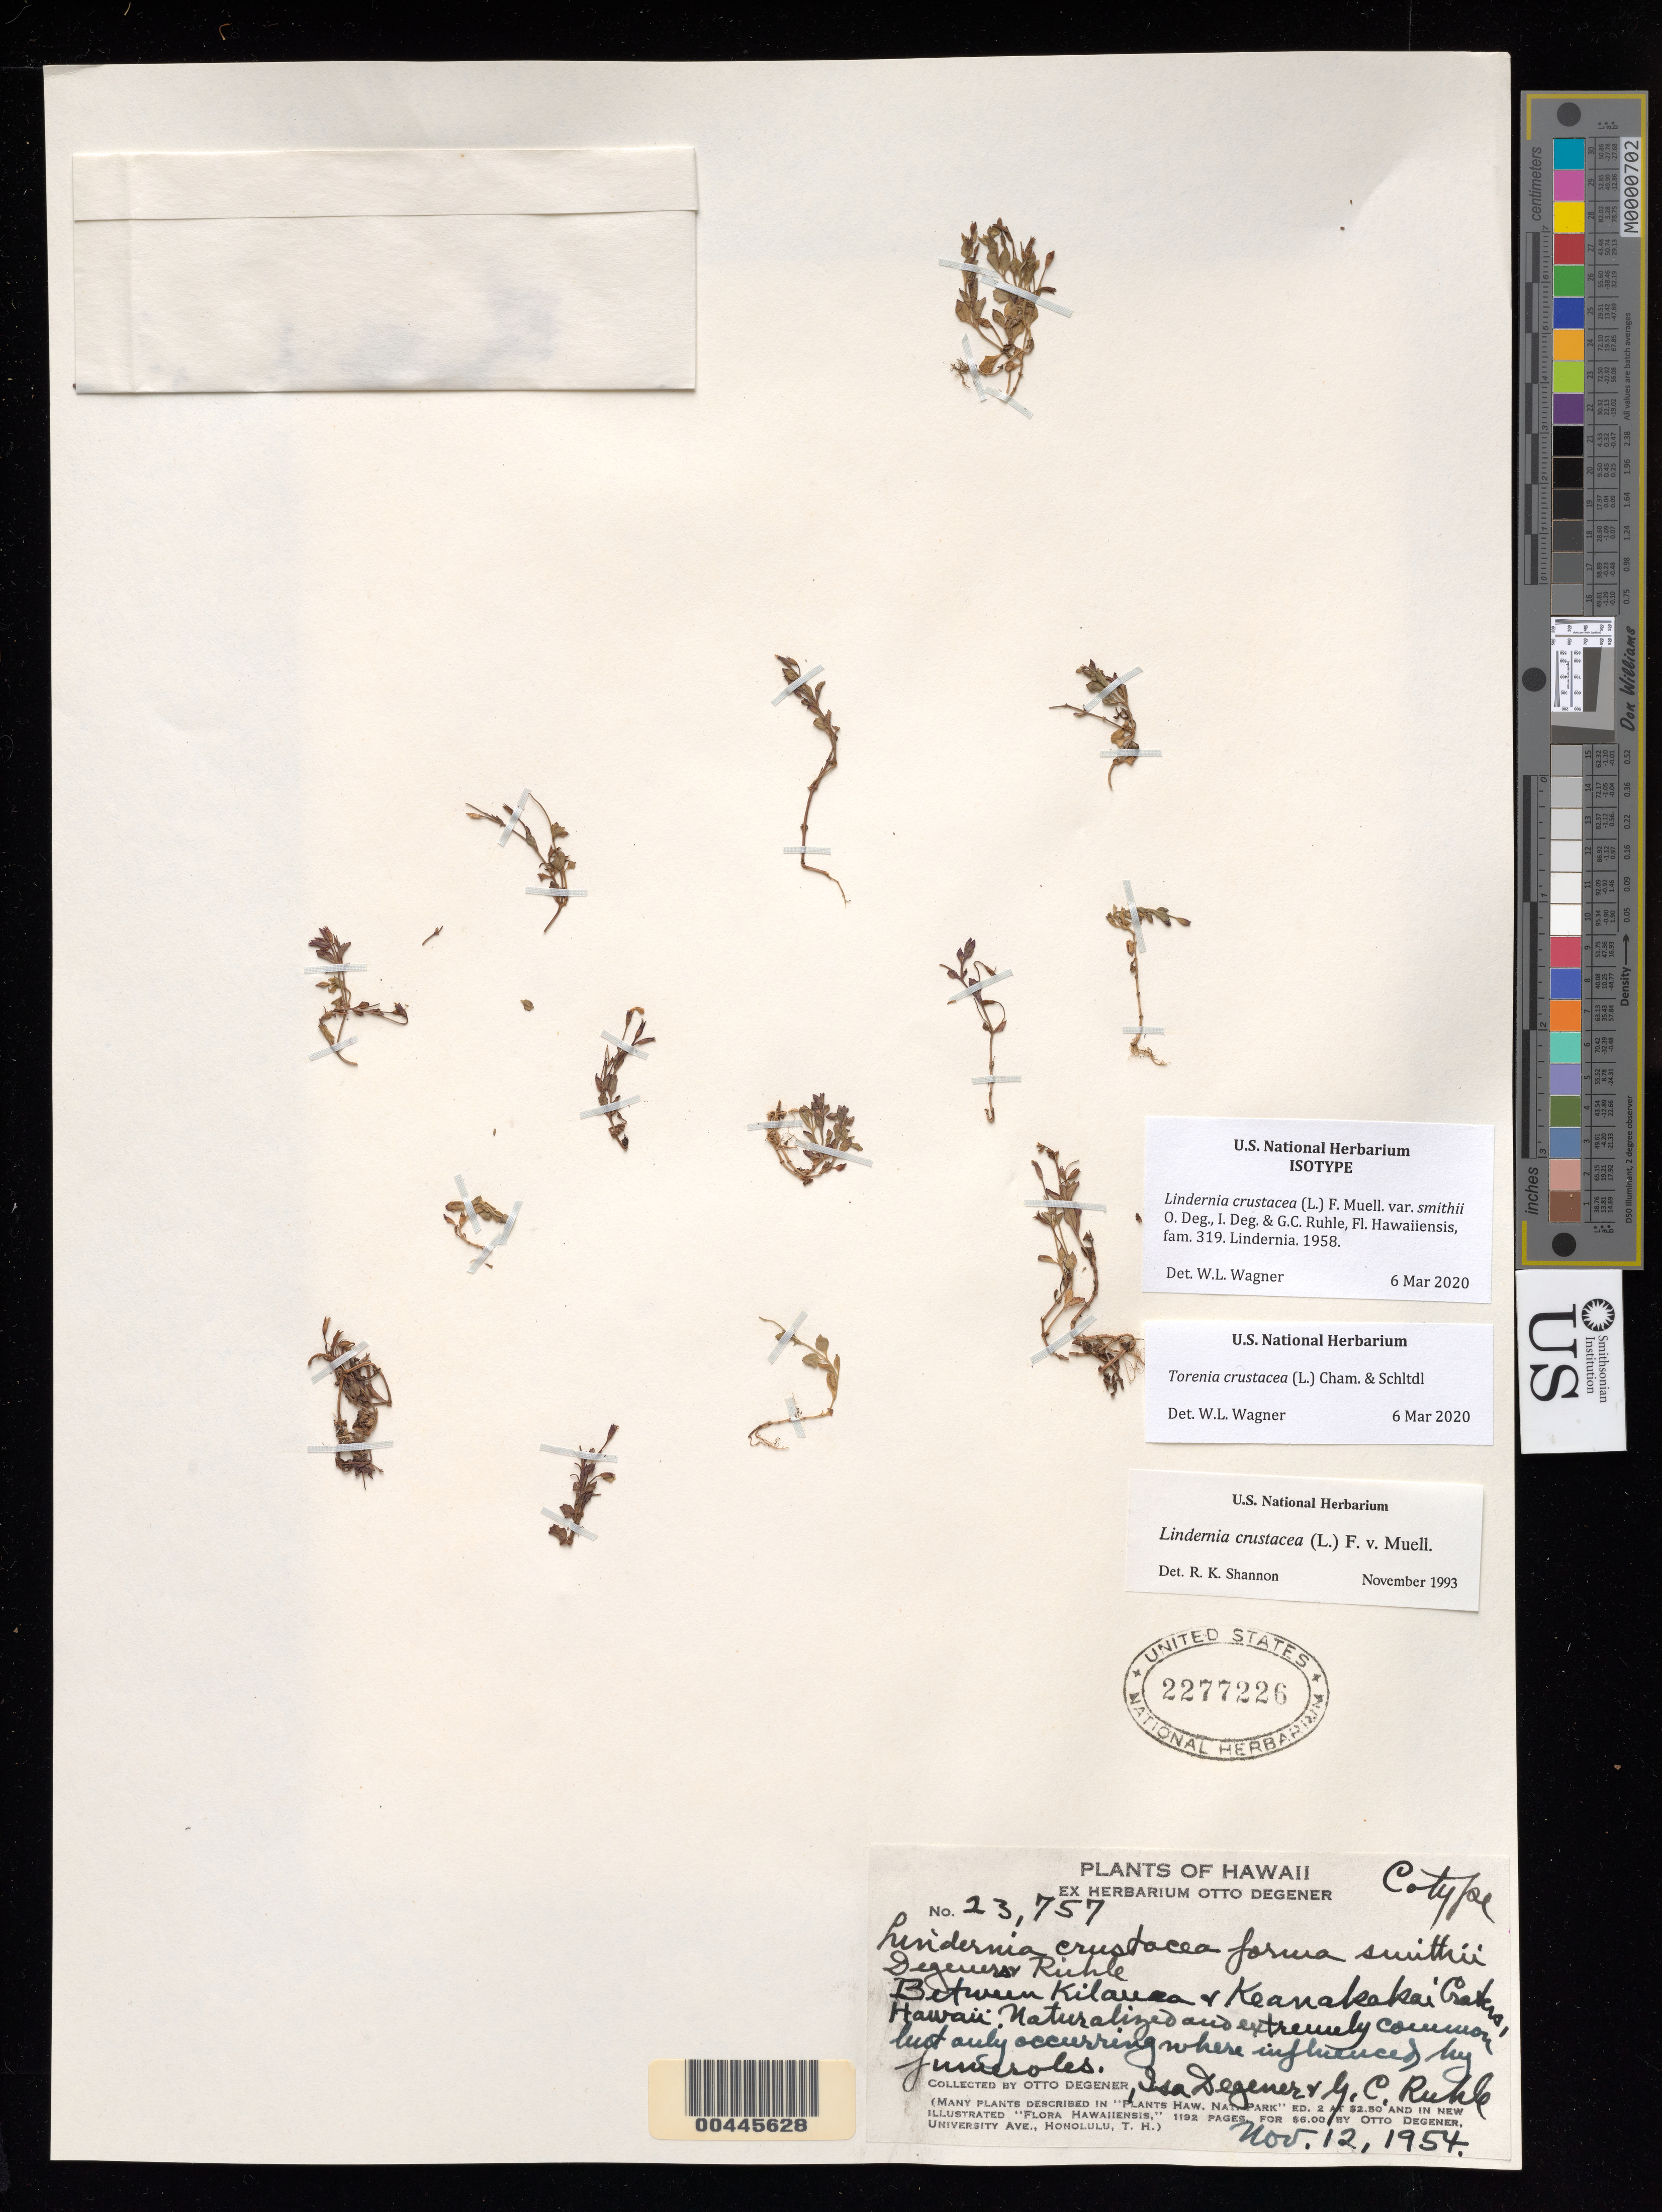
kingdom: Plantae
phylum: Tracheophyta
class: Magnoliopsida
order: Lamiales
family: Linderniaceae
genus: Lindernia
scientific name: Lindernia crustacea var. smithii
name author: O. Deg. et al.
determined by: Wagner, W. L., (BOT), Smithsonian Institution - National Museum of Natural History (UNITED STATES)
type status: Isotype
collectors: O. Degener, I. Degener & G. Ruhle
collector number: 23757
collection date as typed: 12 Nov 1954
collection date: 1954-11-12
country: United States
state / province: Hawaii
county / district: Hawaii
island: Hawaii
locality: Between Kilauea and Keanakakoi Craters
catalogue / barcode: US 2277226